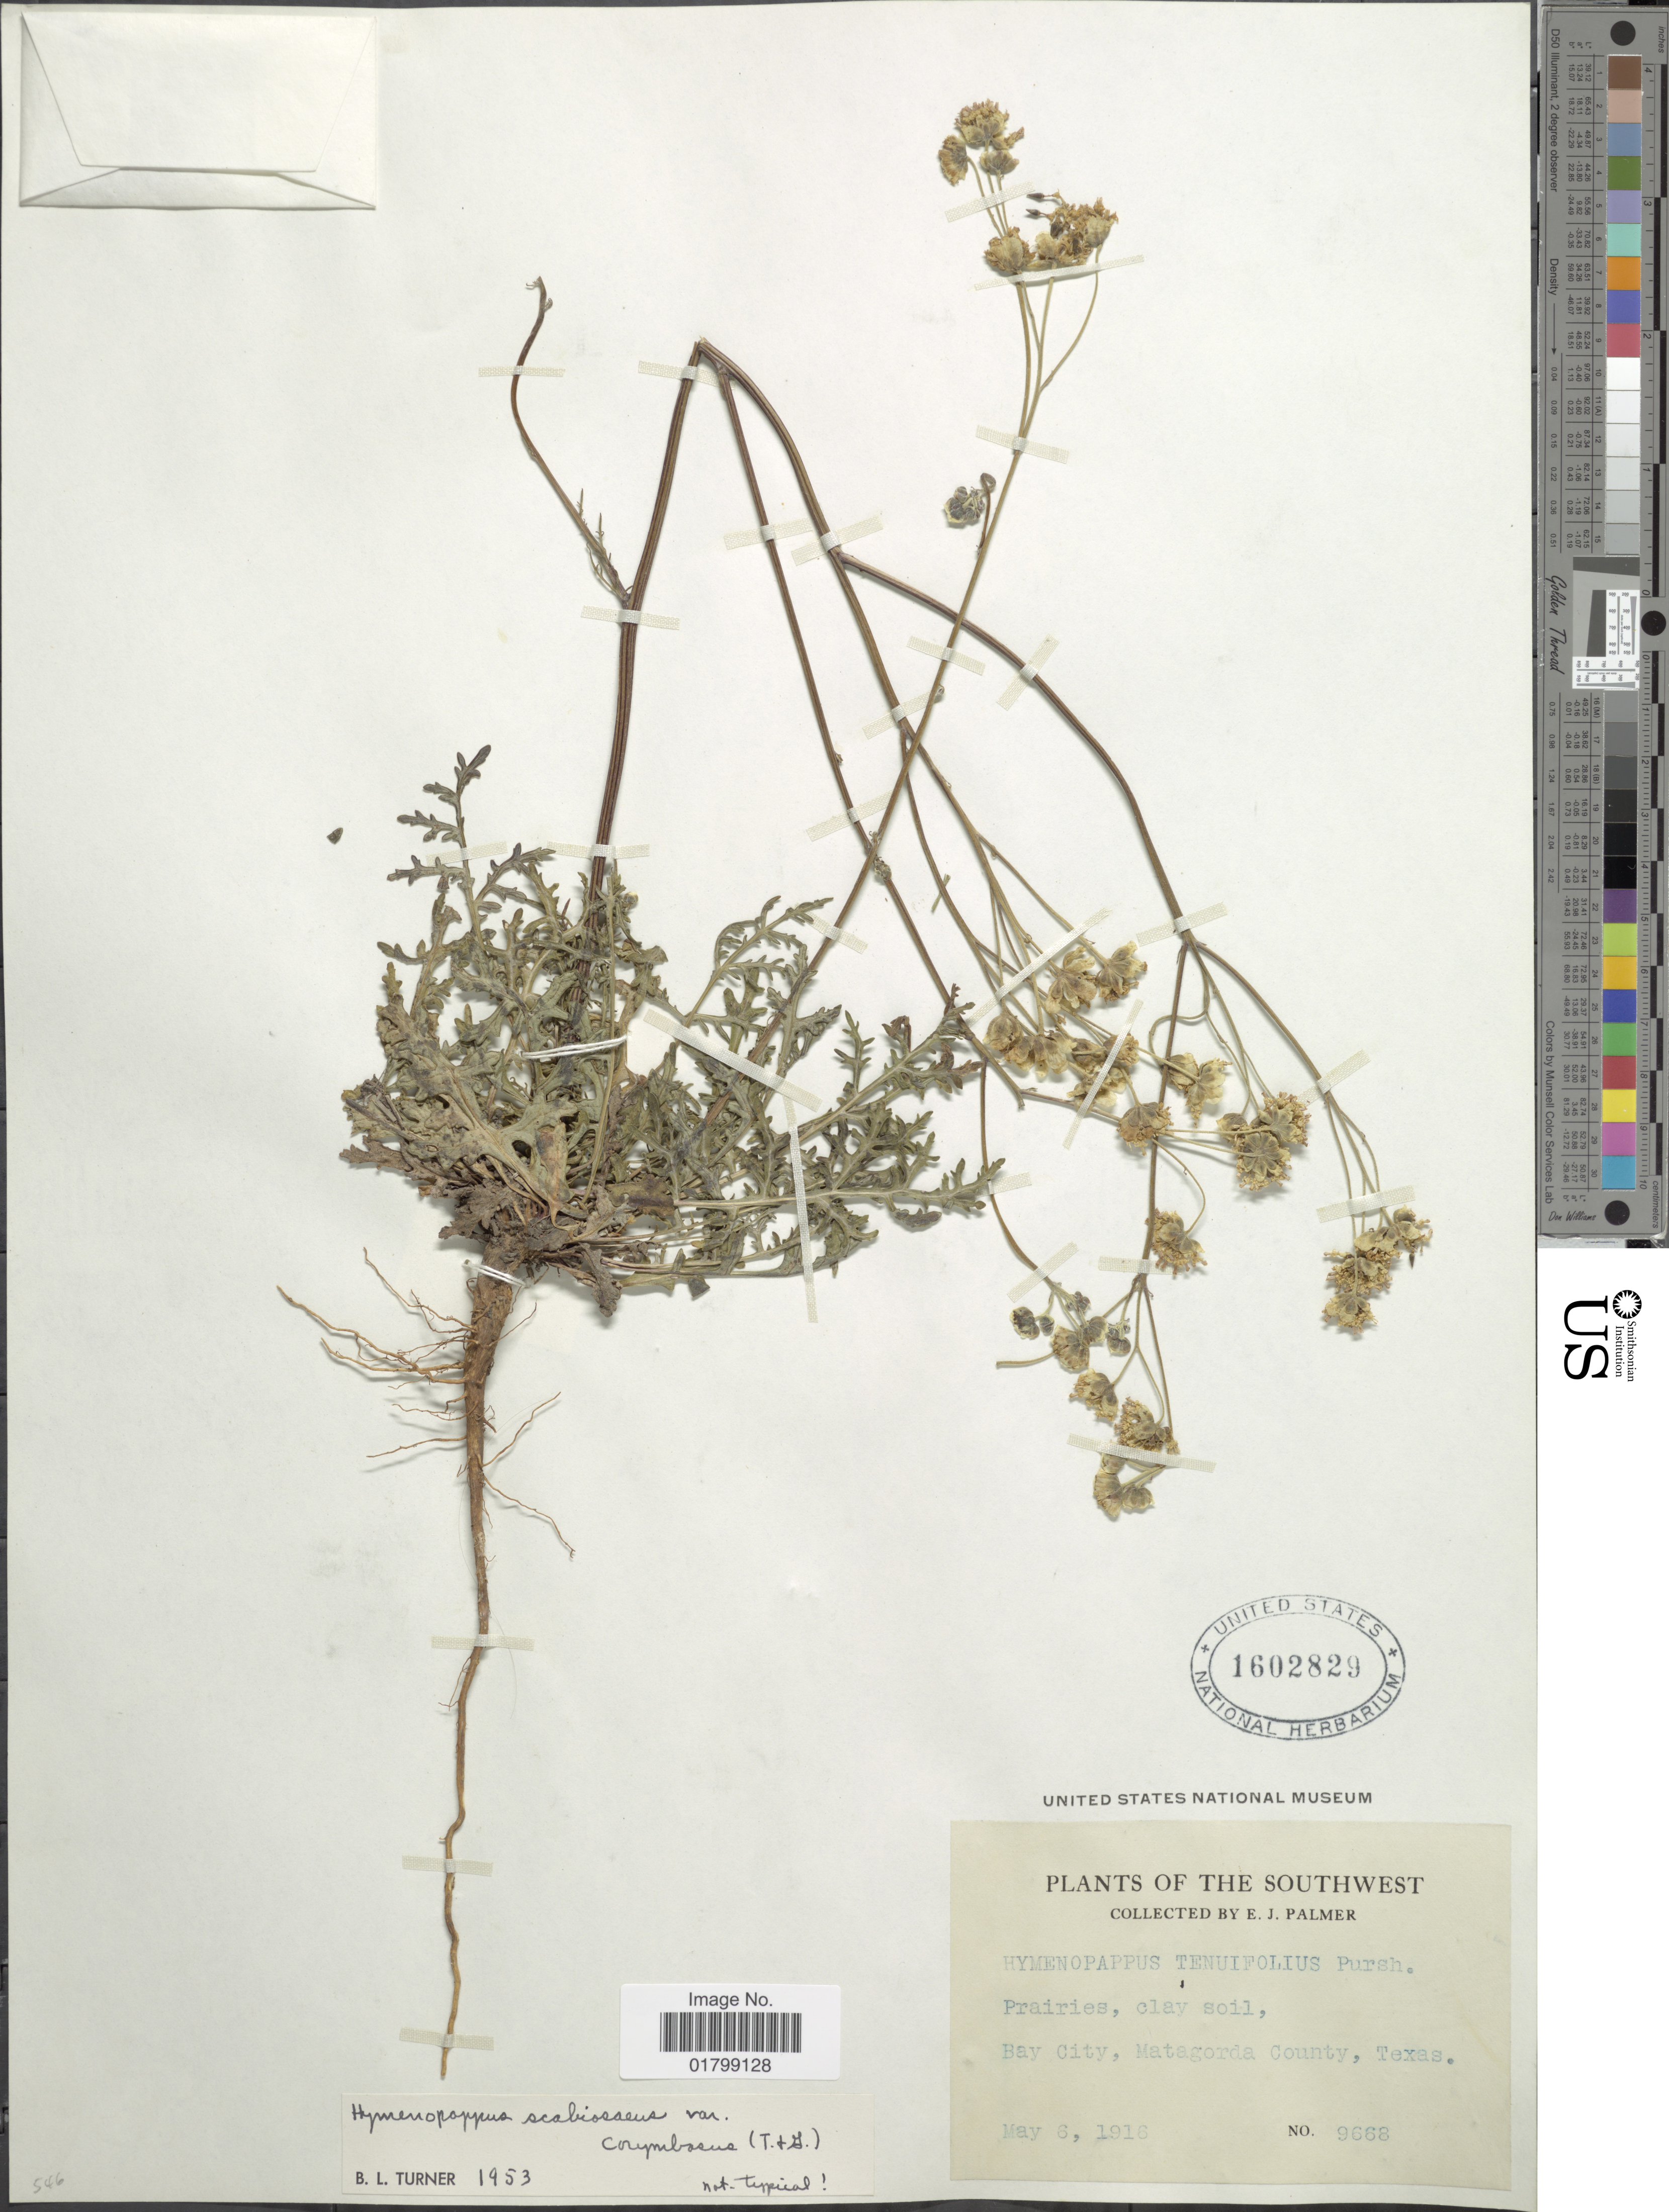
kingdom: Plantae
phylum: Tracheophyta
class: Magnoliopsida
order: Asterales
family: Asteraceae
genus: Hymenopappus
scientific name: Hymenopappus scabiosaeus var. corymbosus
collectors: E. J. Palmer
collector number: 9668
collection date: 1916-05-06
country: United States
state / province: Texas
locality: The Southwest, Bay City, Matagorda County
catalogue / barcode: US 1602829